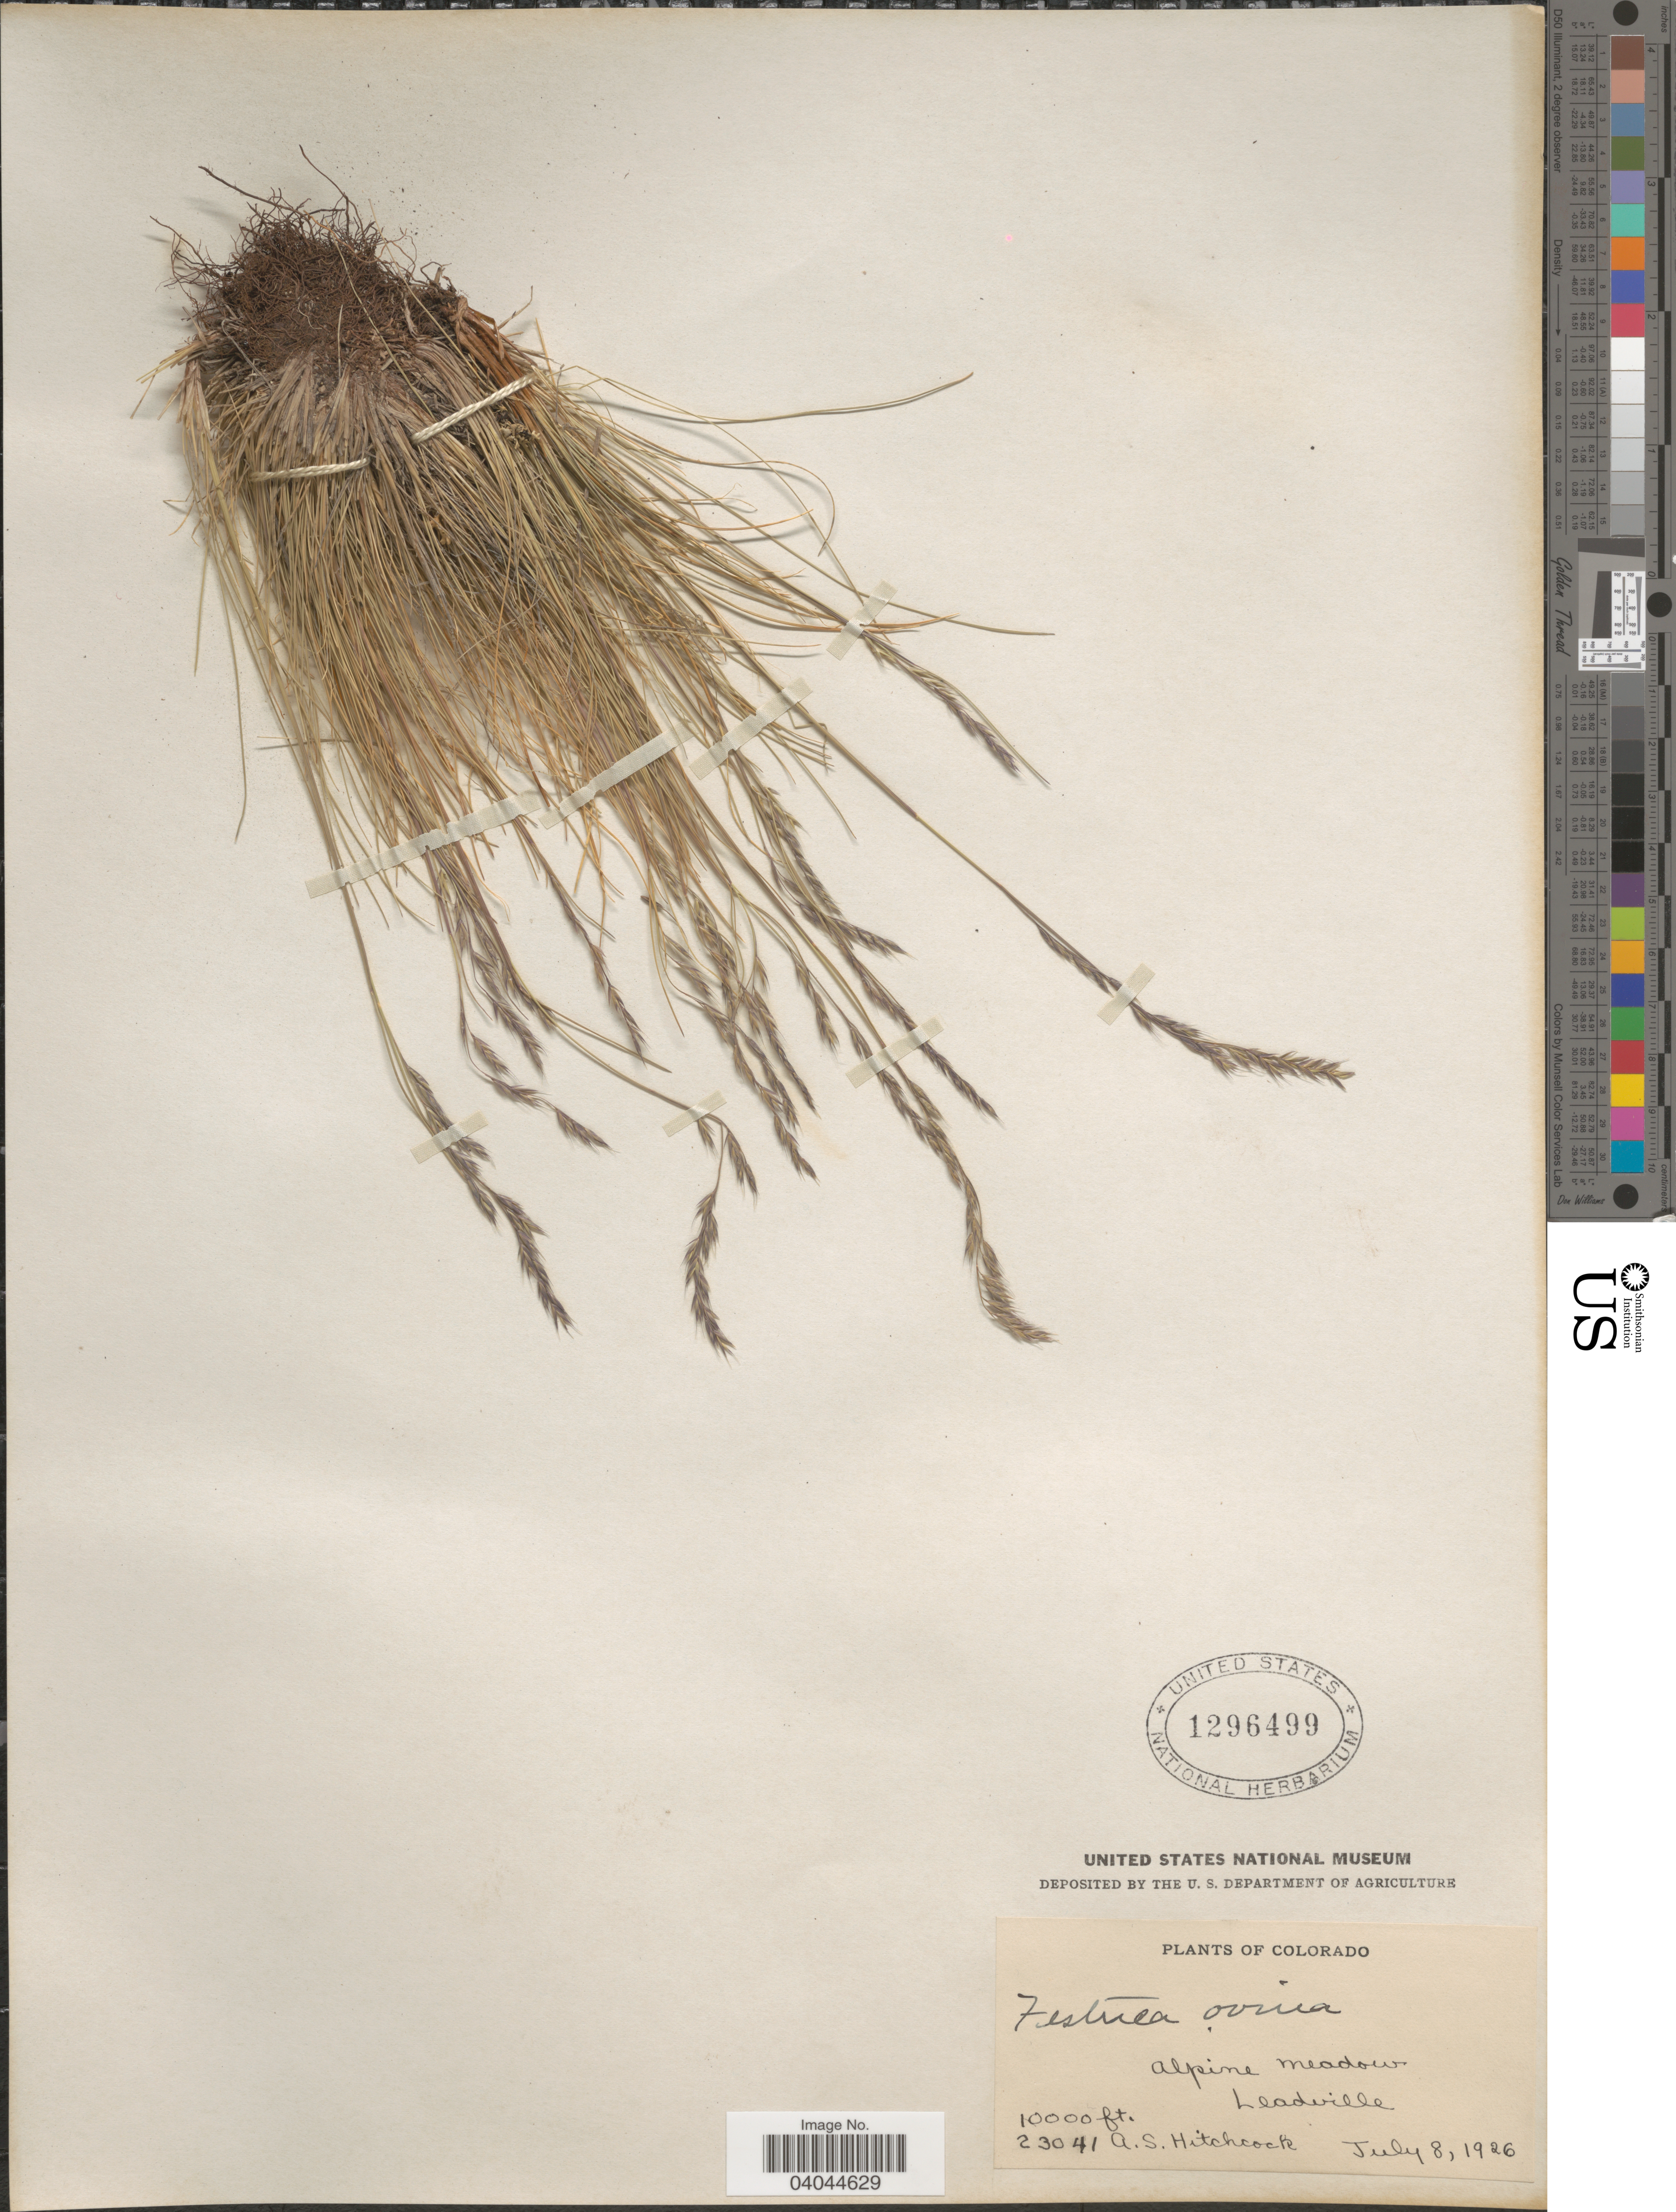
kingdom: Plantae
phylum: Tracheophyta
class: Liliopsida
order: Poales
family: Poaceae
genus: Festuca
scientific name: Festuca ovina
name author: L.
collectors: A. S. Hitchcock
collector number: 23041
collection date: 1926-07-08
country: United States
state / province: Colorado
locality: Leadville.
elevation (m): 3048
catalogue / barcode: US 1296499